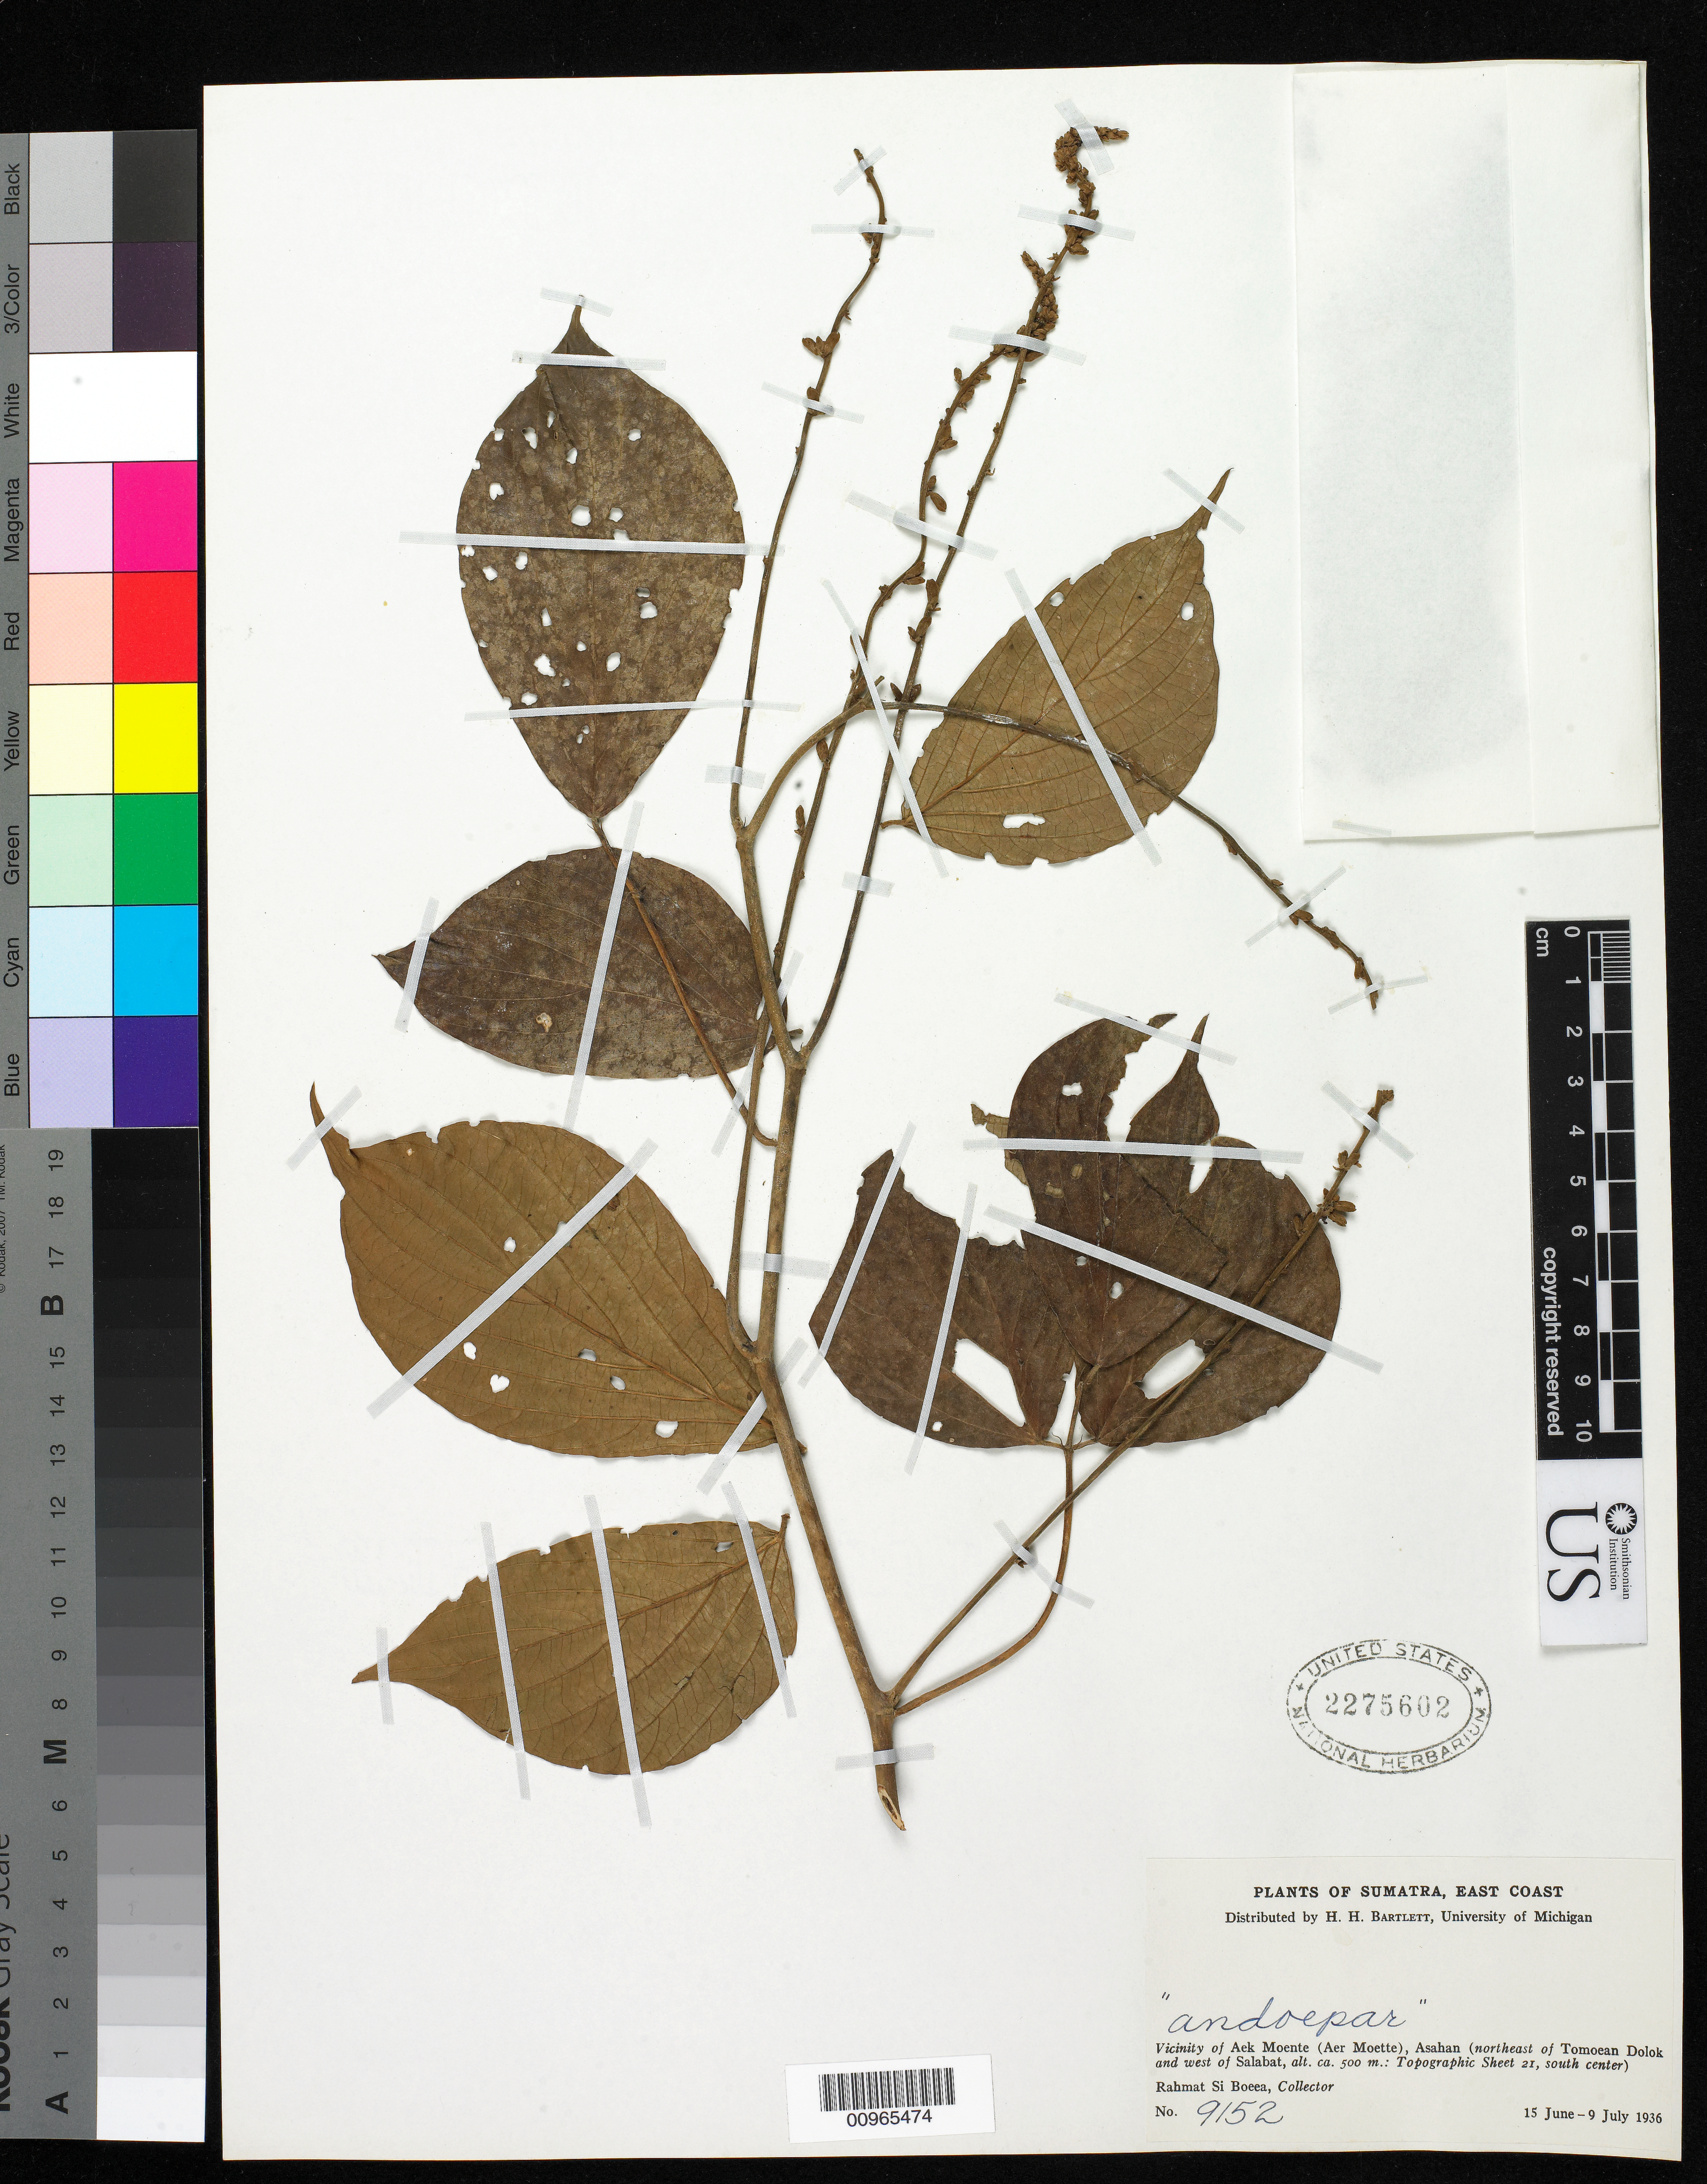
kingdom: Plantae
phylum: Tracheophyta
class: Magnoliopsida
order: Fabales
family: Fabaceae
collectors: Rahmat Si Boeea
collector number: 9152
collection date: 1936-06-15/1936-07-09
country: Indonesia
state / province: Sumatra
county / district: Sumatera Utara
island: Sumatra I.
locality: (East Coast) Vicinity of Aek Monte (Aer Monte), Asahan (NE of Tomoean Dolok and W of Salabat)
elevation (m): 500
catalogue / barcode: US 2275602